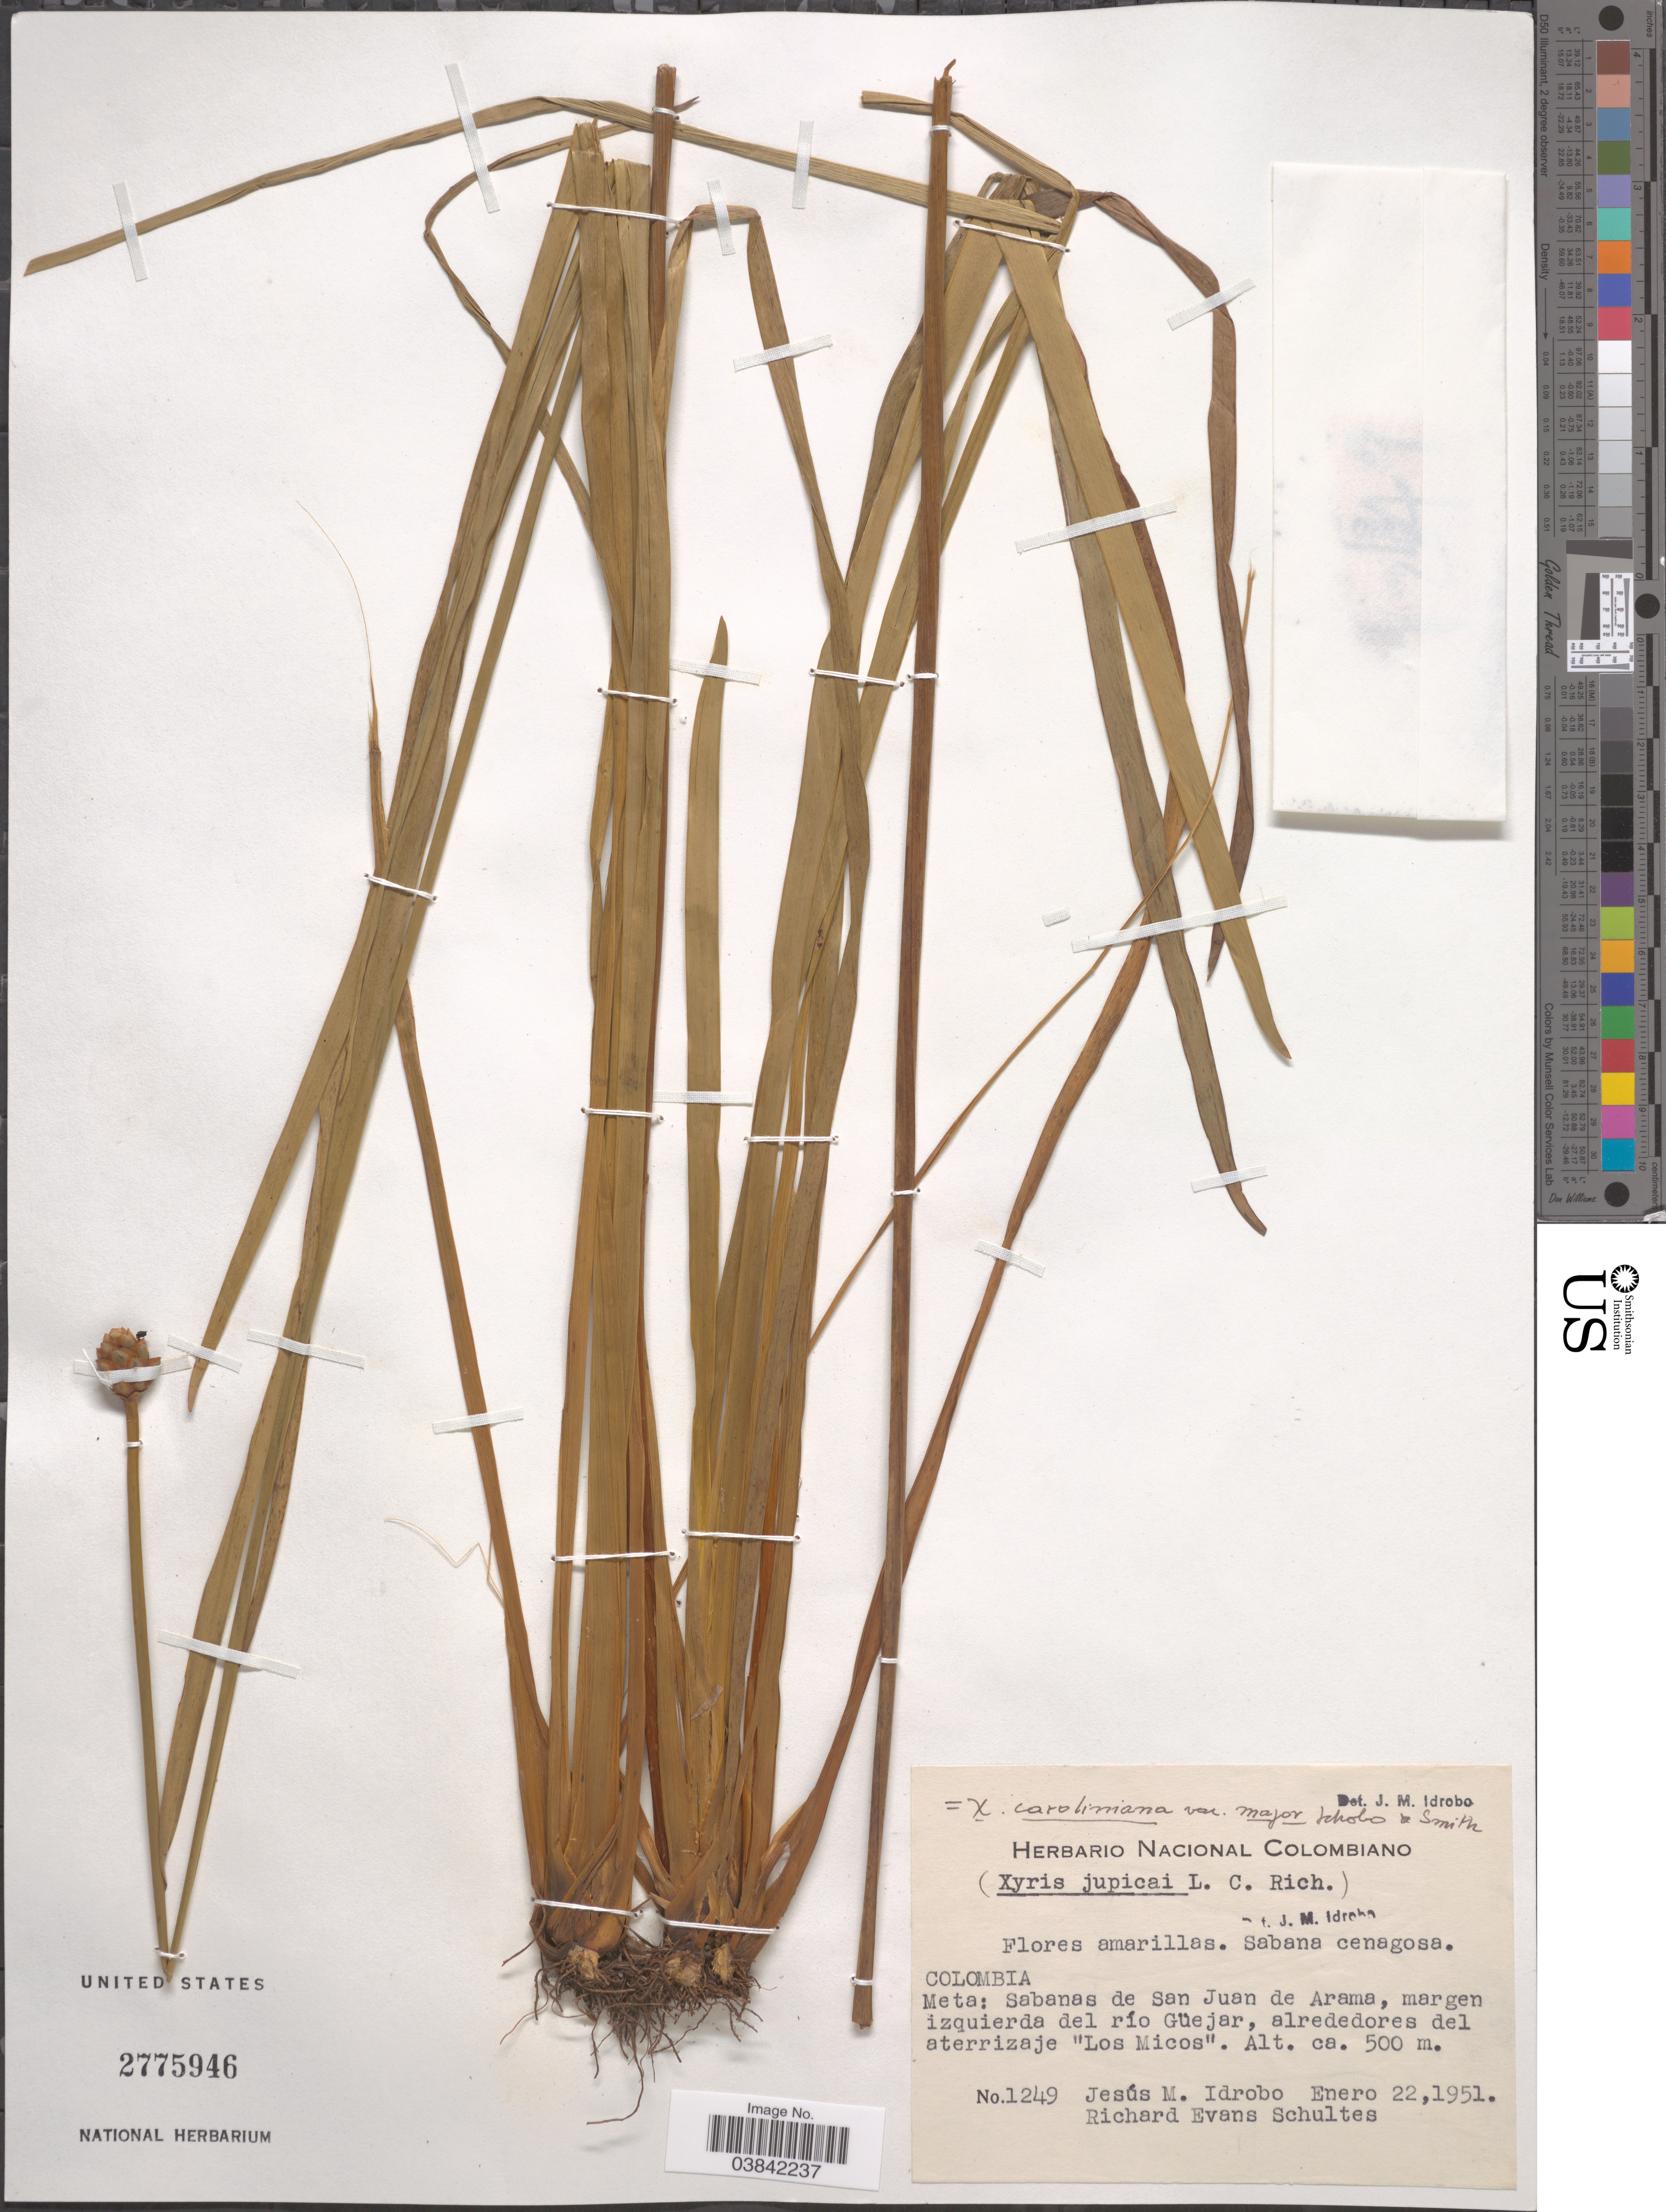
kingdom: Plantae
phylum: Tracheophyta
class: Liliopsida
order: Poales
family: Xyridaceae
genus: Xyris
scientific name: Xyris jupicai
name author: Rich.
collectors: J. M. Idrobo & R. E. Schultes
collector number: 1249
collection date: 1951-01-22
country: Colombia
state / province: Meta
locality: Sabanas de San Juan de Arama, margen izquierda del río Güejar, alrededores del aterrizaje "Los Micos".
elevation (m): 500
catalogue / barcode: US 2775946